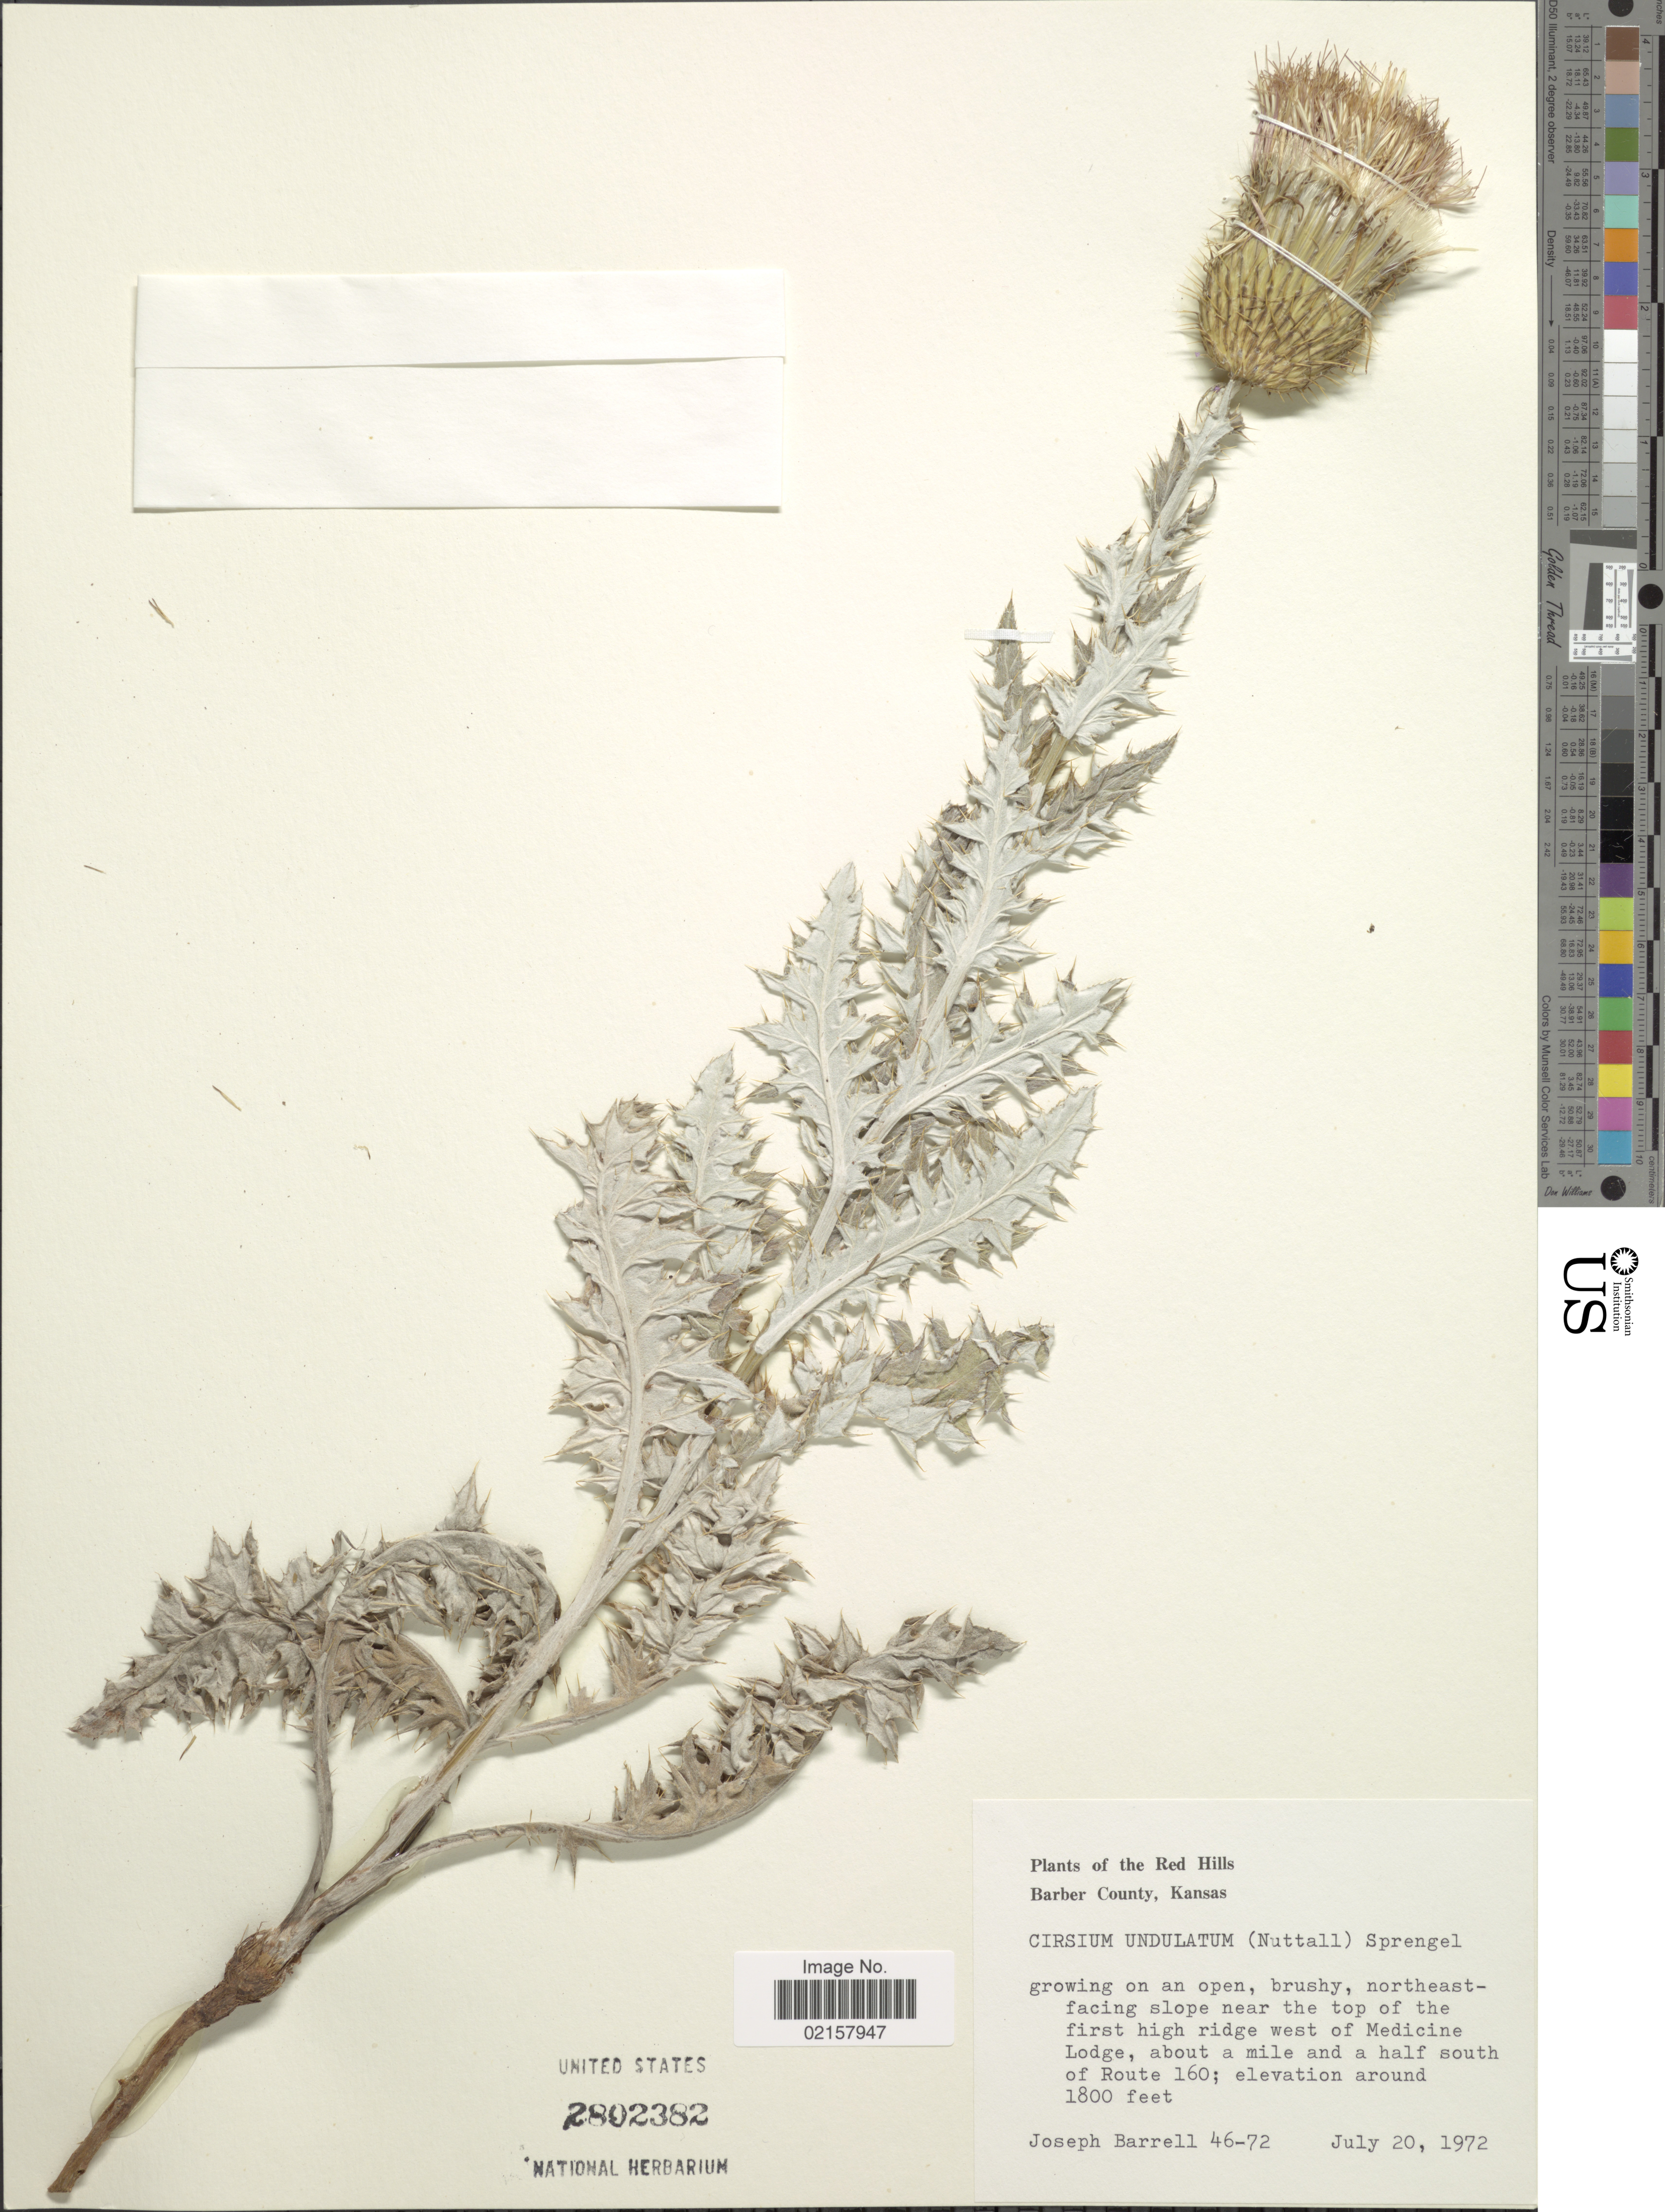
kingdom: Plantae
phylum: Tracheophyta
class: Magnoliopsida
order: Asterales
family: Asteraceae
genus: Cirsium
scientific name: Cirsium undulatum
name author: (Nutt.) Spreng.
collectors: J. Barrell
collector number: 46-72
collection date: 1972-07-20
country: United States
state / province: Kansas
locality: The Red Hills, Barber County, northeast-facing slope near the top of the first high ridge west of Medicine Lodge, about a mile and a half south of Route 160.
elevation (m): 549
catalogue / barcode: US 2802382